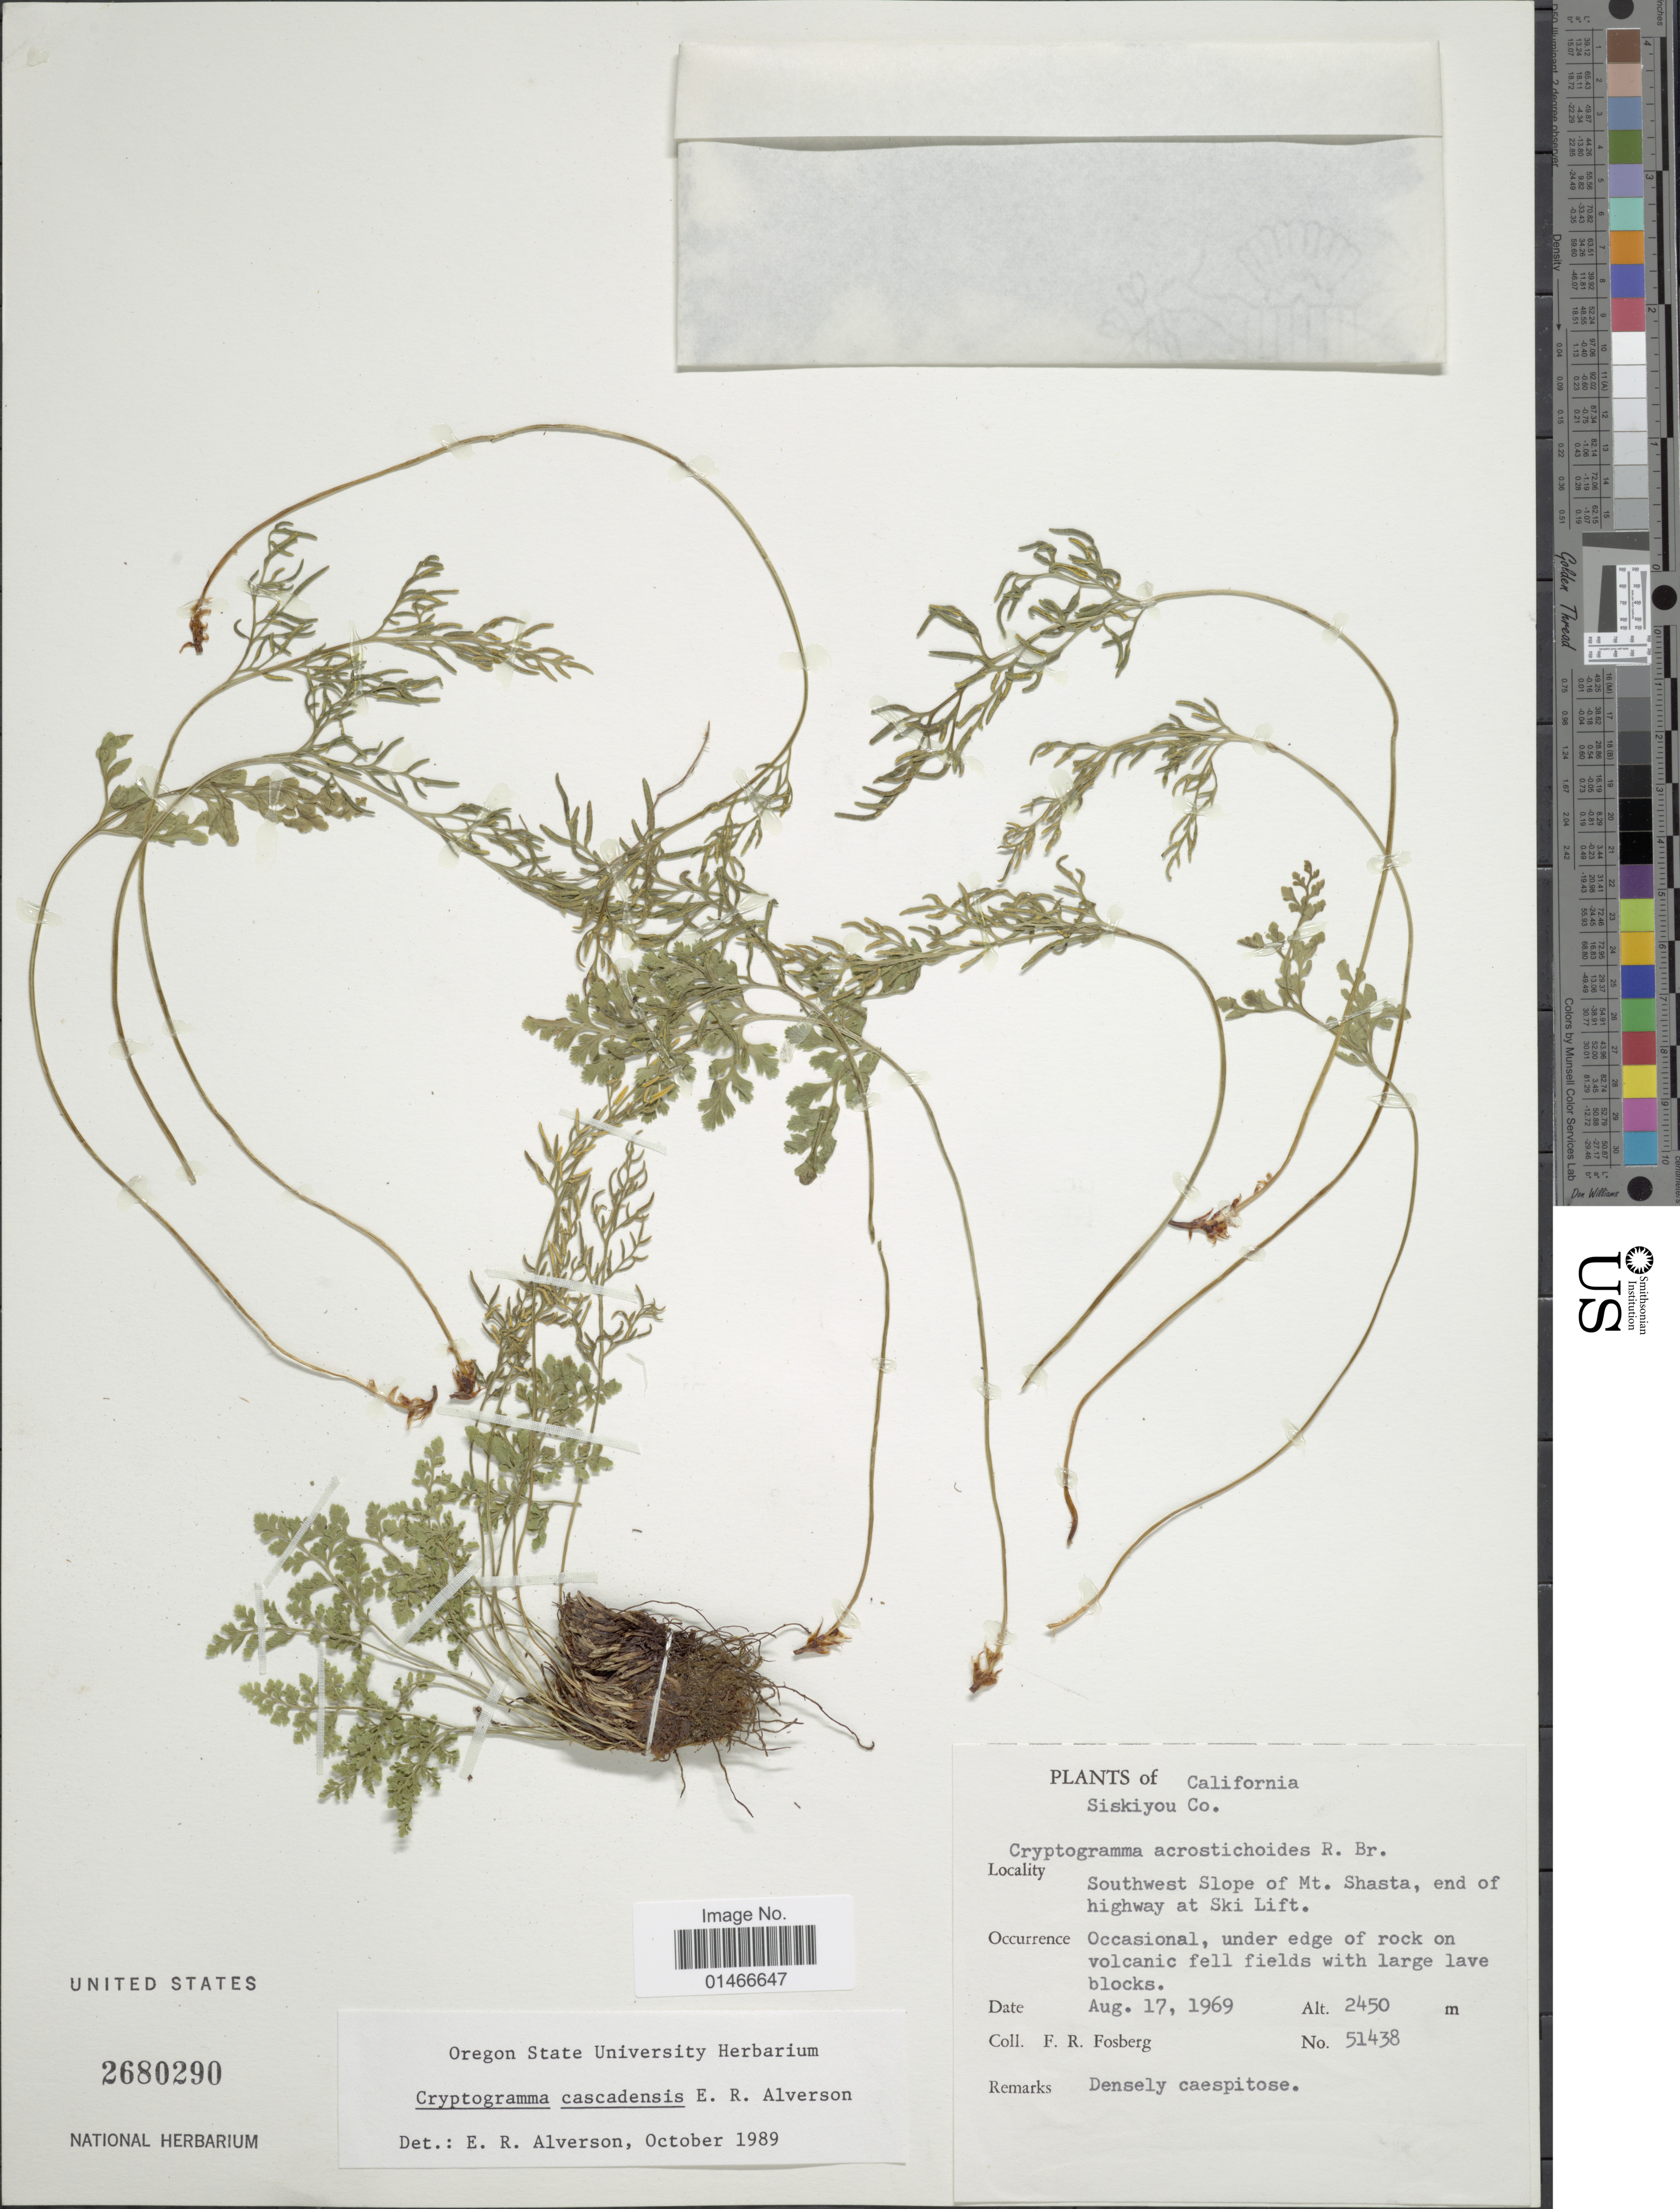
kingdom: Plantae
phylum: Tracheophyta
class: Polypodiopsida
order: Polypodiales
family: Pteridaceae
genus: Cryptogramma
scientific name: Cryptogramma cascadensis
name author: Alverson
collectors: F. R. Fosberg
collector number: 51438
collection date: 1969-08-17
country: United States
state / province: California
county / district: Siskiyou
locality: Siskiyou Co. Southwest Slope of Mt. Shasta, end of highway at Ski Lift.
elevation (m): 2450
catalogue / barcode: US 2680290